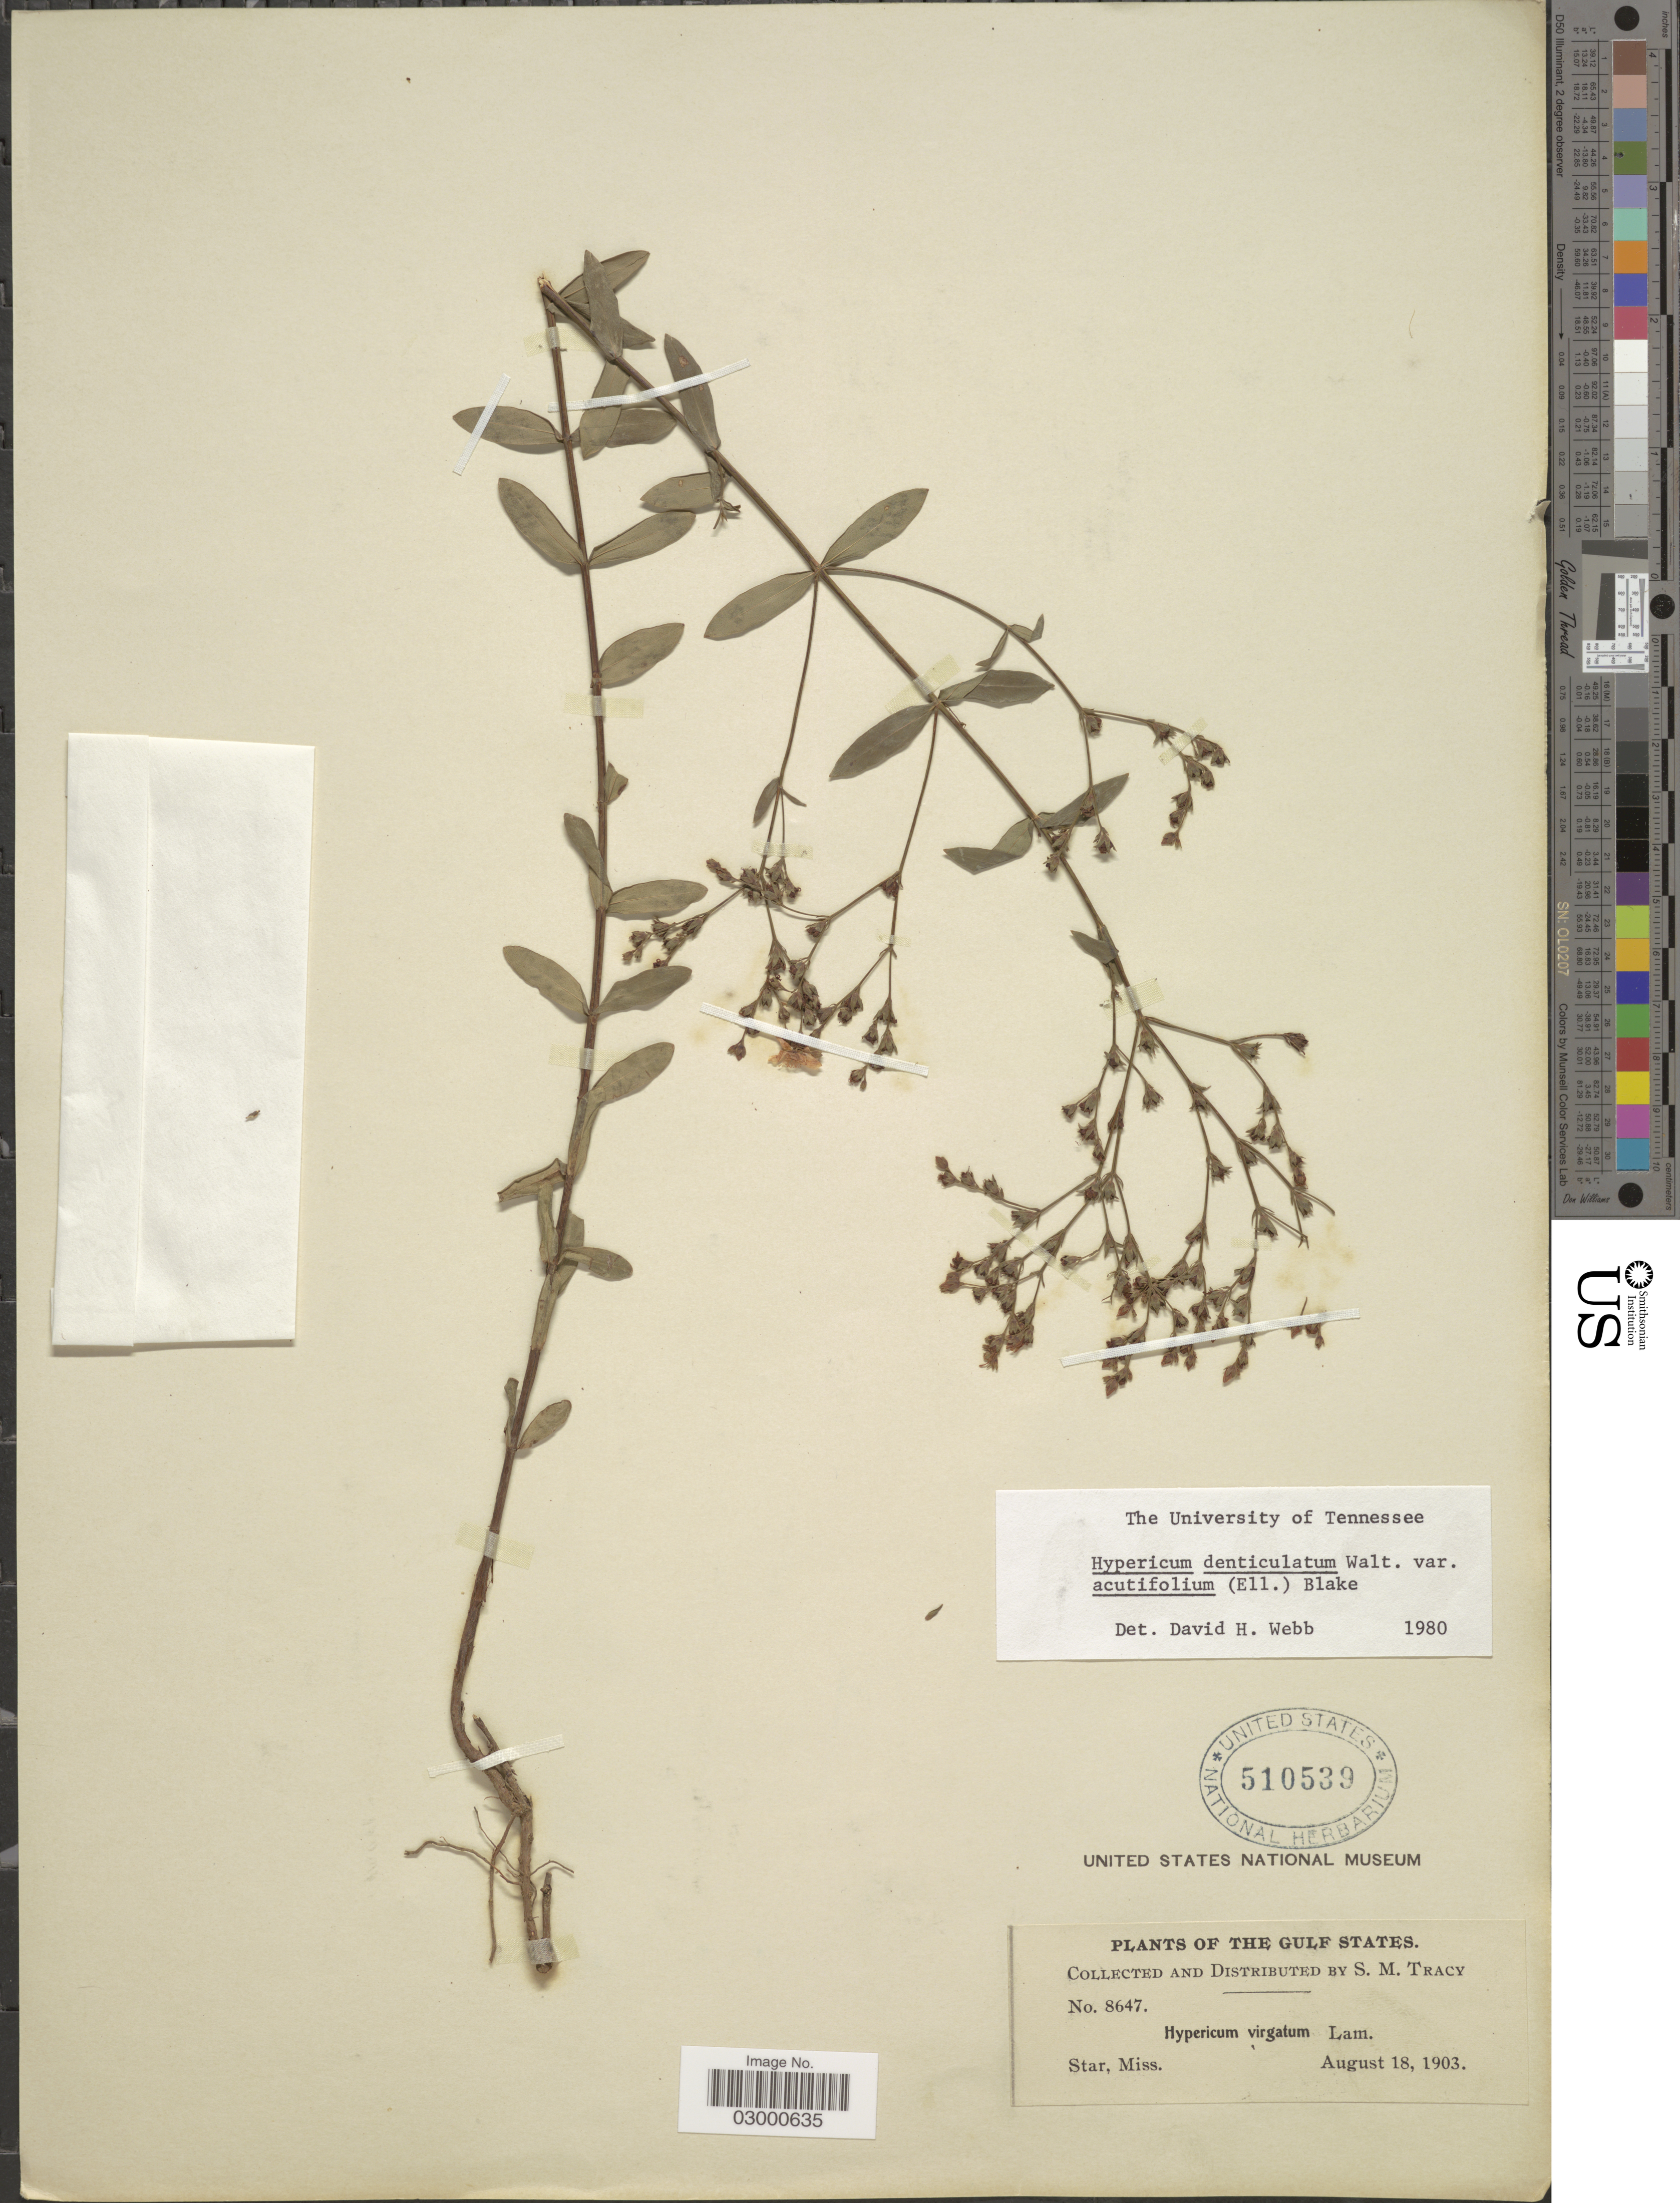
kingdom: Plantae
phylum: Tracheophyta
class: Magnoliopsida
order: Malpighiales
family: Hypericaceae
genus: Hypericum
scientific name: Hypericum denticulatum var. acutifolium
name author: (Elliott) N. Robson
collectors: S. M. Tracy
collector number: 8647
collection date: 1903-08-18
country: United States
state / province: Mississippi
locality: Gulf States. Star.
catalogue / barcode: US 510539